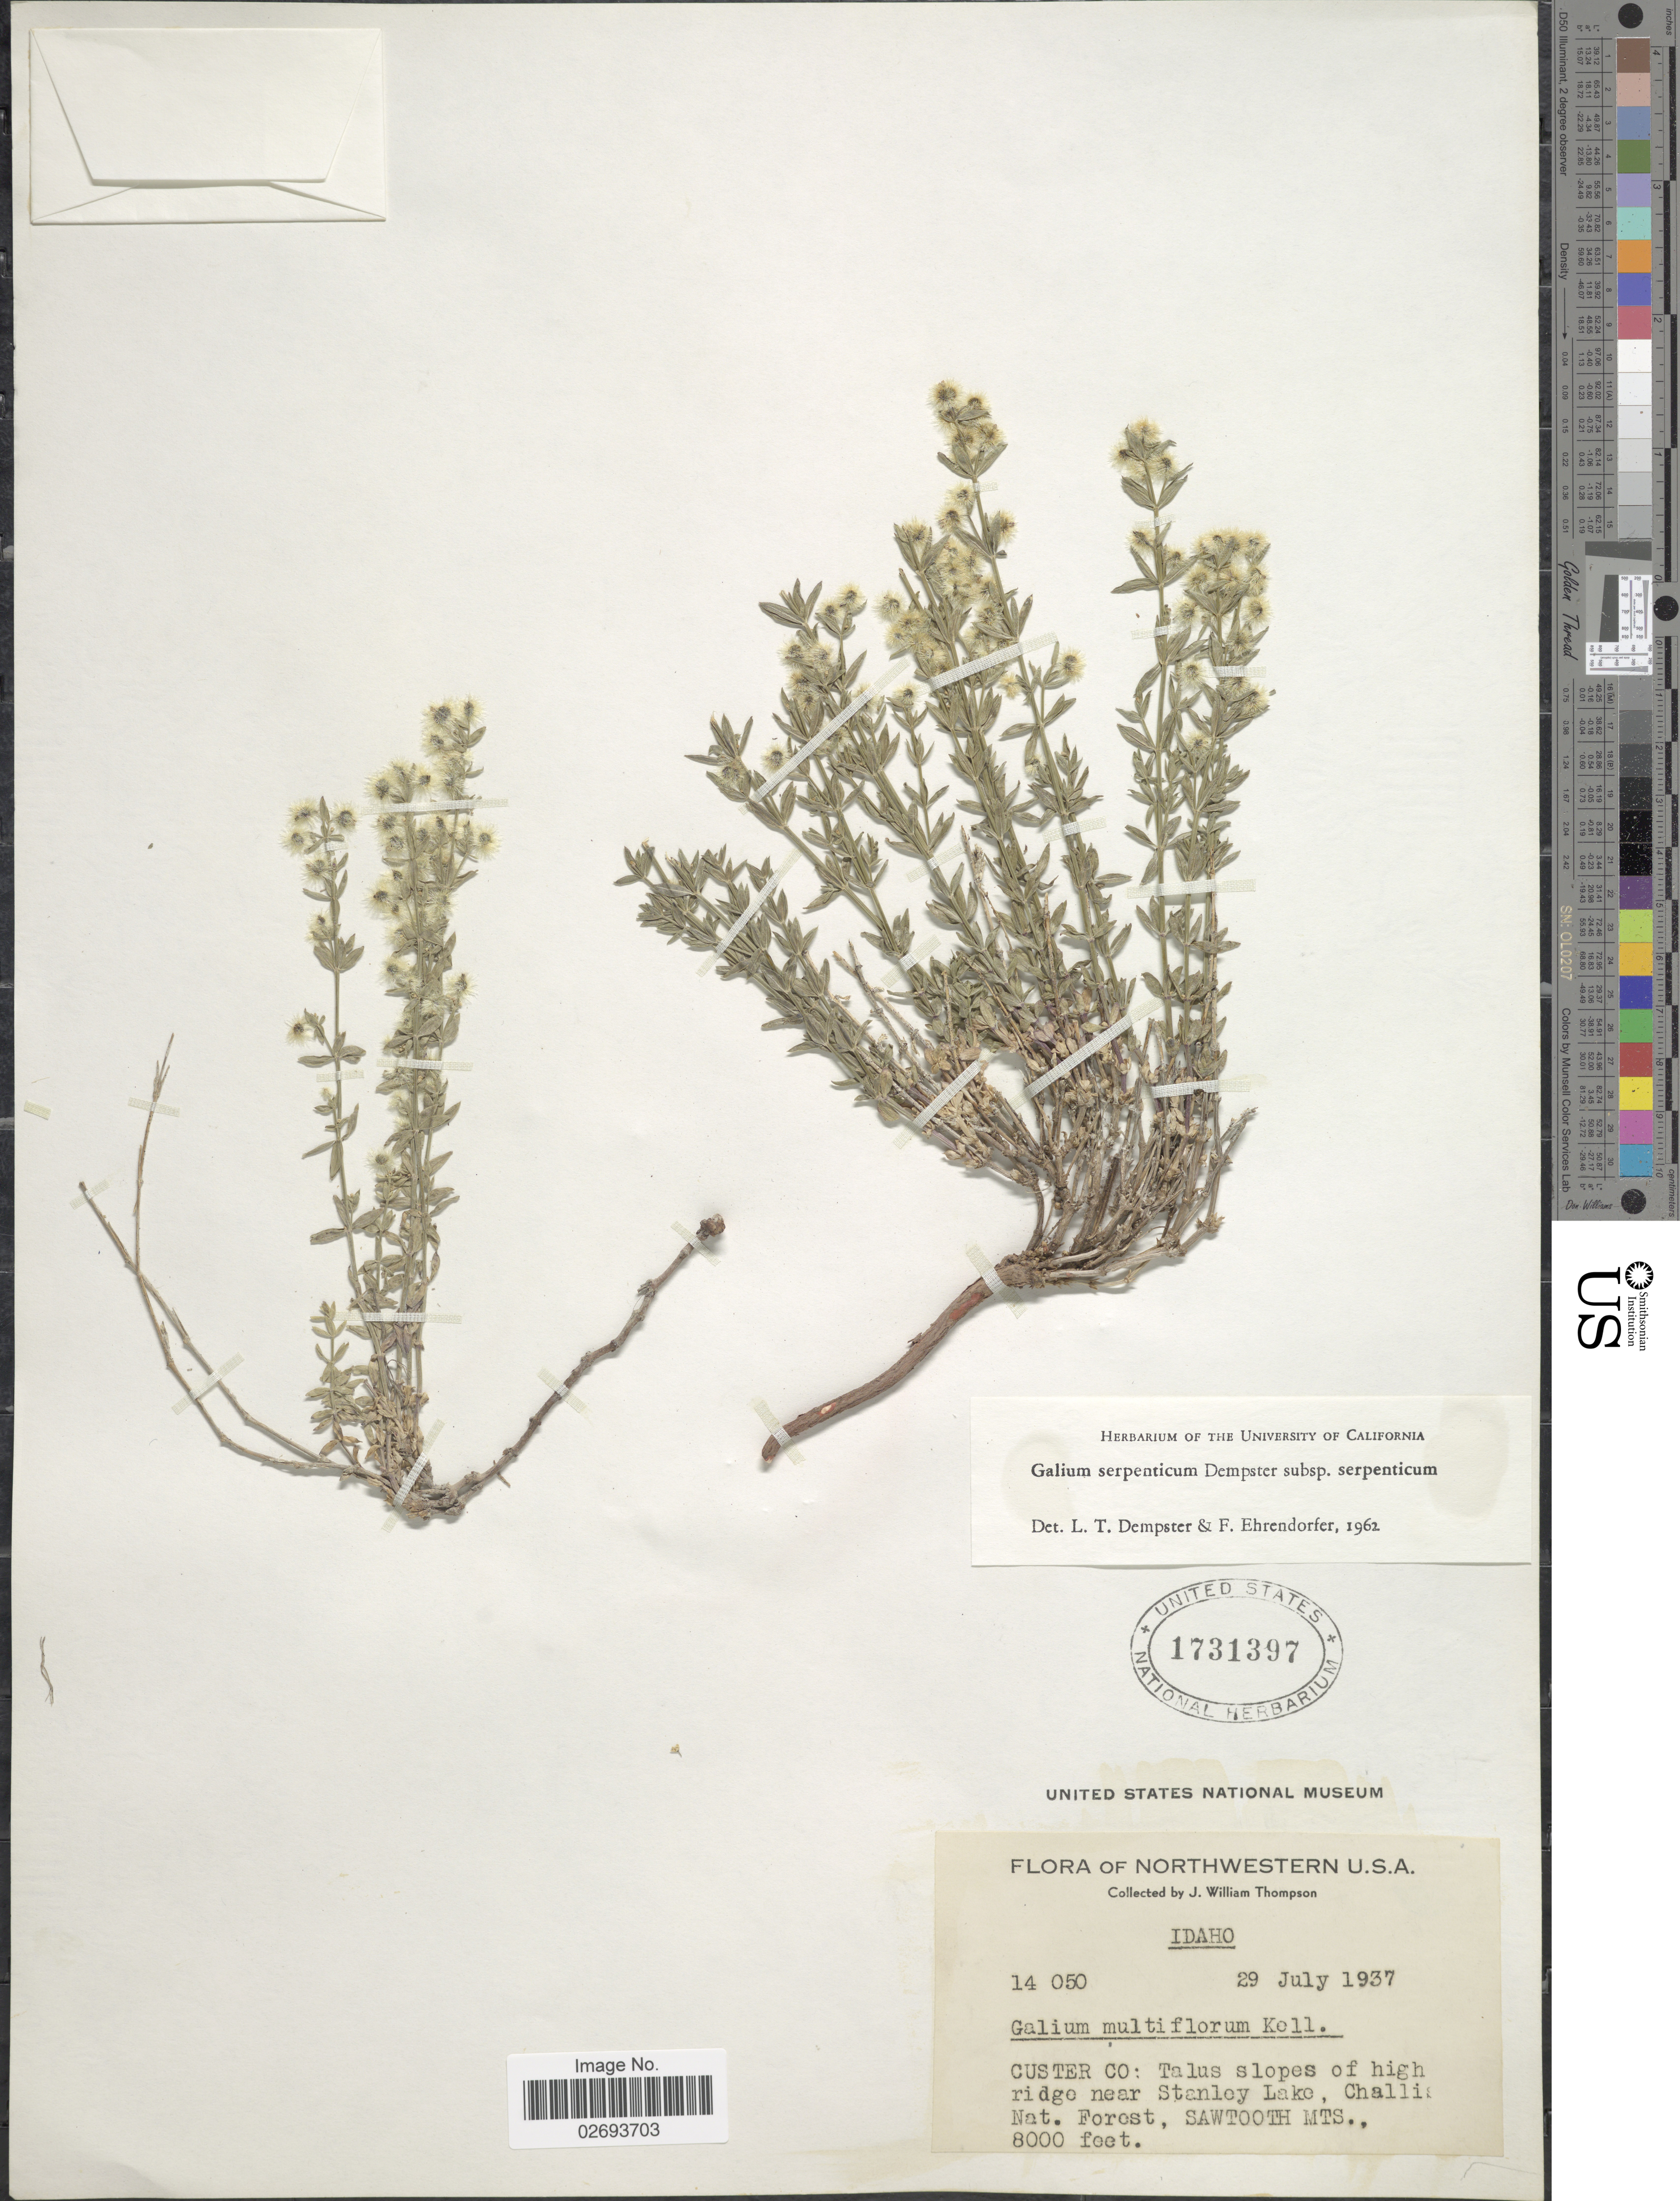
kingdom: Plantae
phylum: Tracheophyta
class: Magnoliopsida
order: Gentianales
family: Rubiaceae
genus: Galium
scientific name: Galium serpenticum subsp. serpenticum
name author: Dempster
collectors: J. W. Thompson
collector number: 14050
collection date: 1937-07-29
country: United States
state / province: Idaho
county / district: Custer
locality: Talus slopes of high ridge near Stanley Lake, Challis Nat. Forest, Sawtooth Mts.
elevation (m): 2438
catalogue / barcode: US 1731397